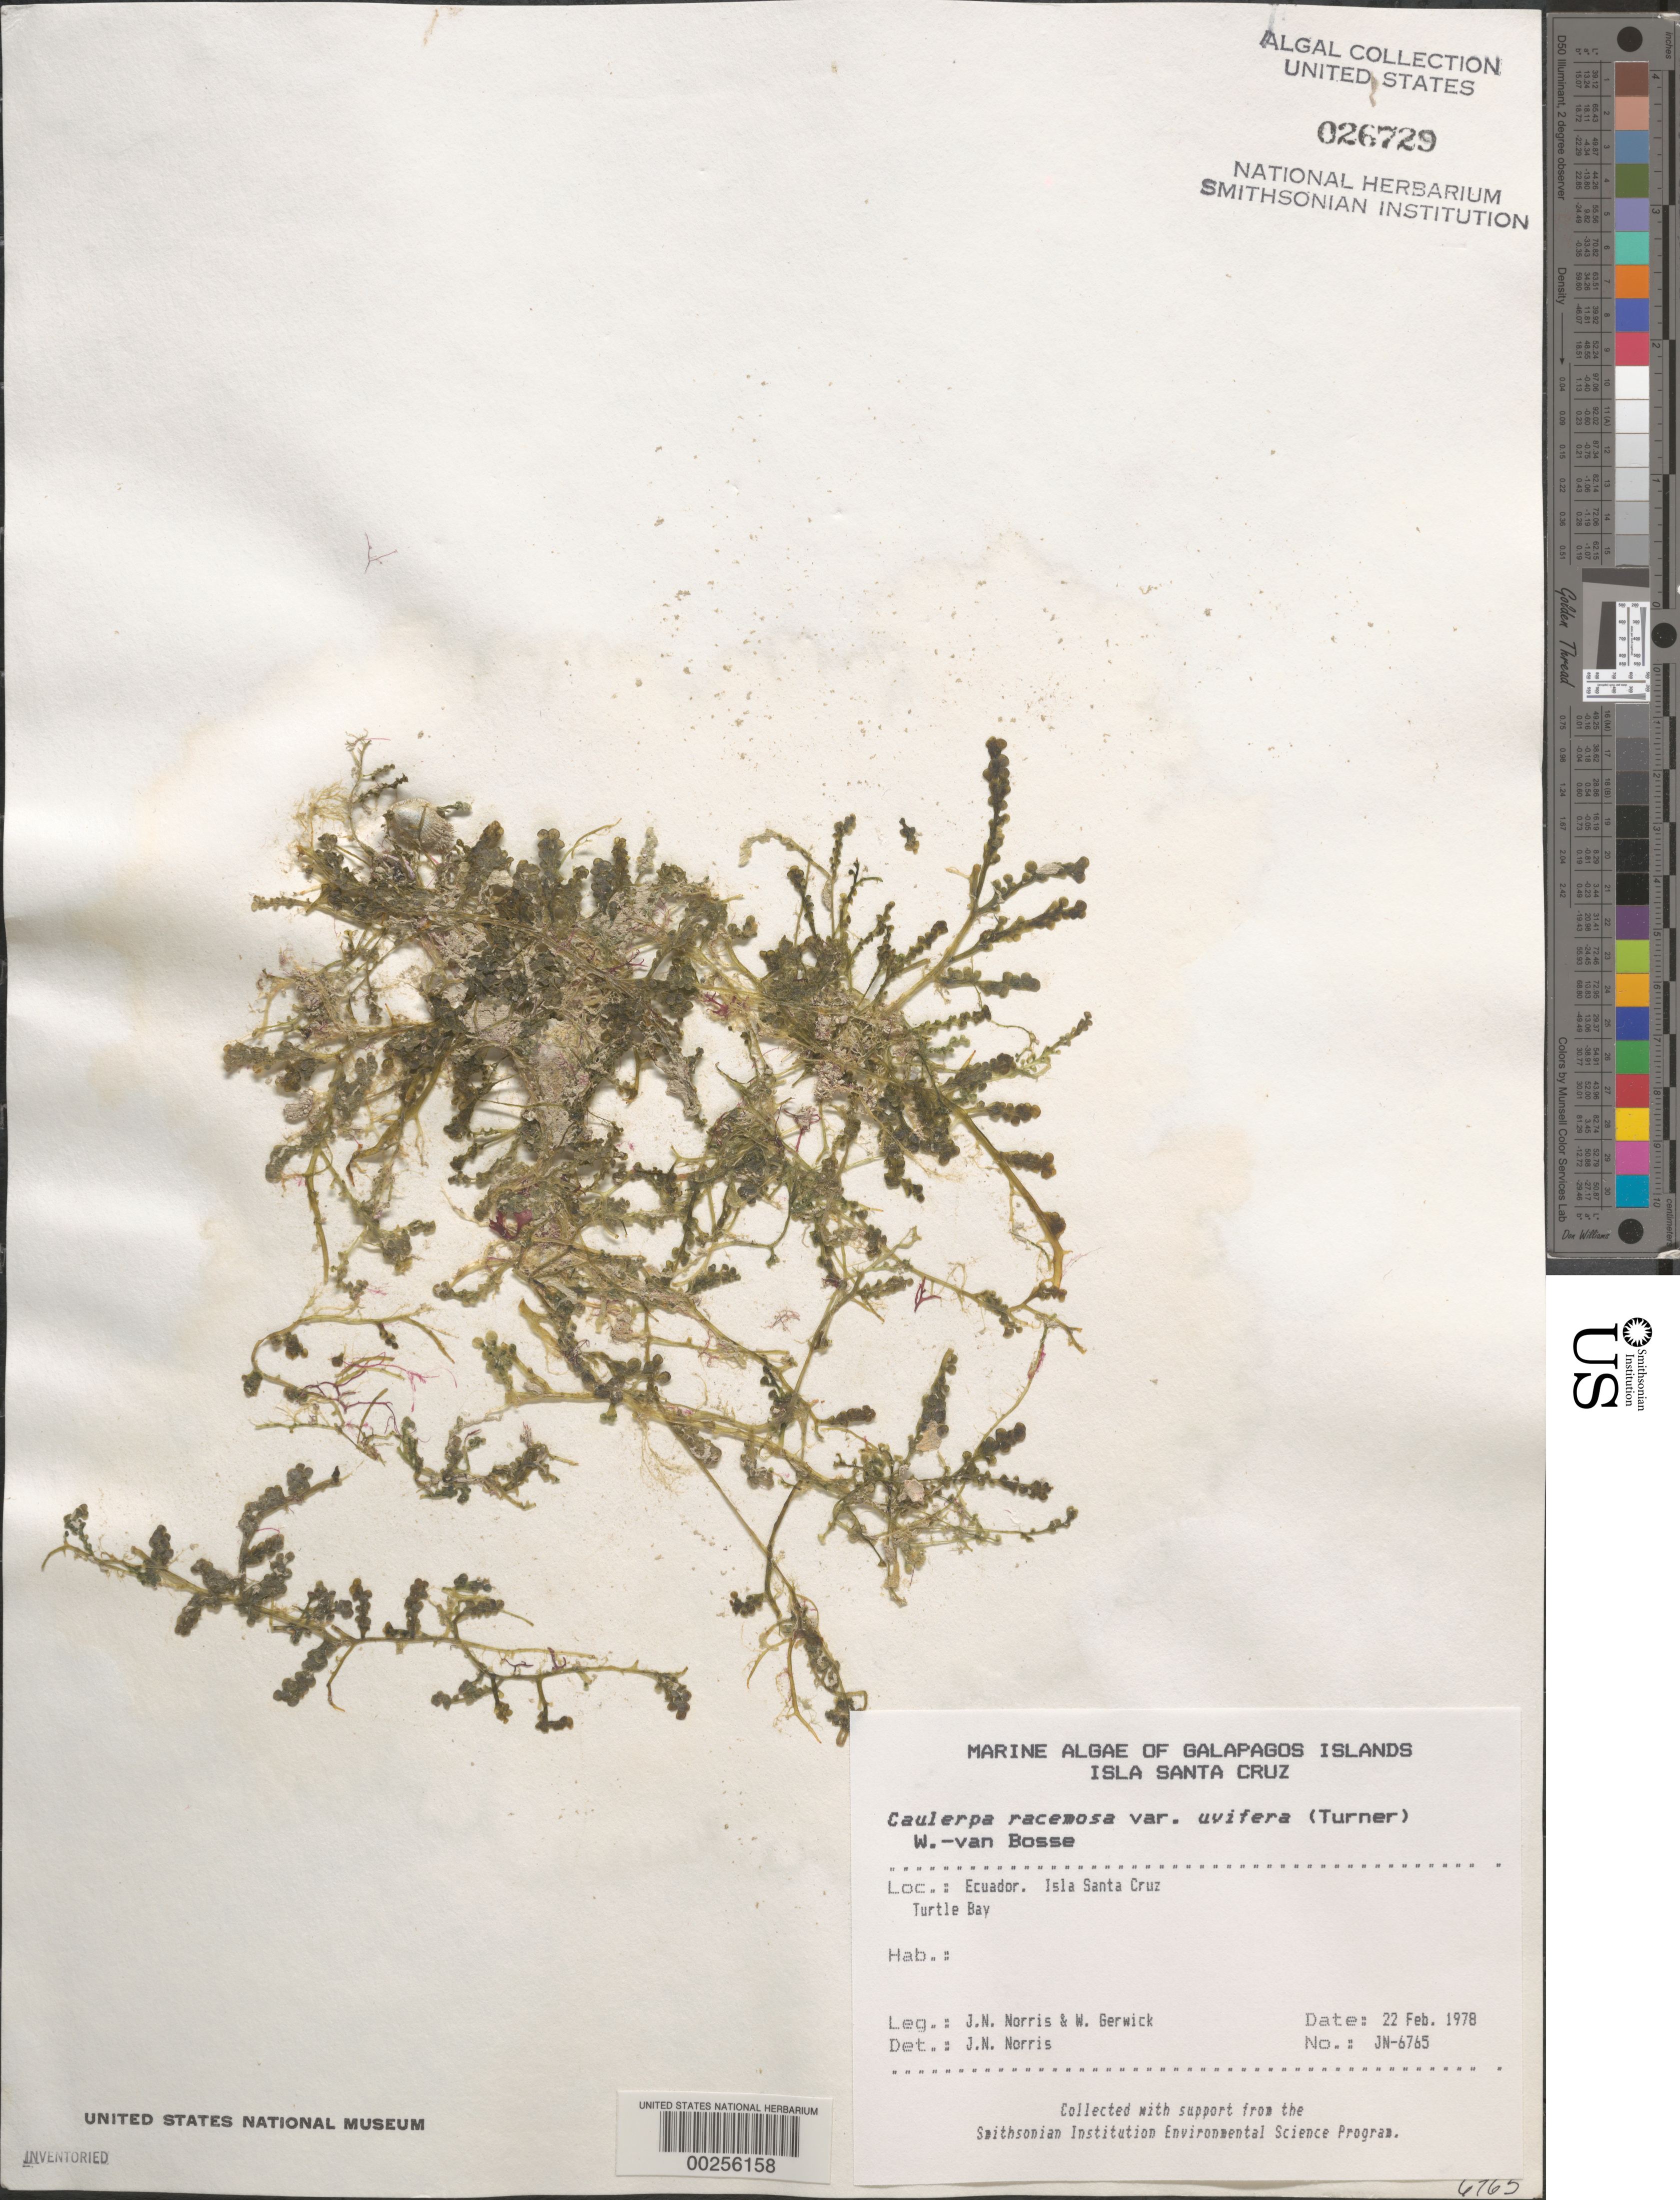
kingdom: Plantae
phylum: Chlorophyta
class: Ulvophyceae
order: Bryopsidales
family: Caulerpaceae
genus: Caulerpa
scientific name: Caulerpa racemosa var. uvifera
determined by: Norris, James N.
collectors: J. N. Norris & W. Gerwick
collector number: JN-6765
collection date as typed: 22 Feb 1978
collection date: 1978-02-22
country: Ecuador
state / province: Colón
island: Santa Cruz [Indefatigable, Chaves]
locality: Turtle Bay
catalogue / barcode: US 26729